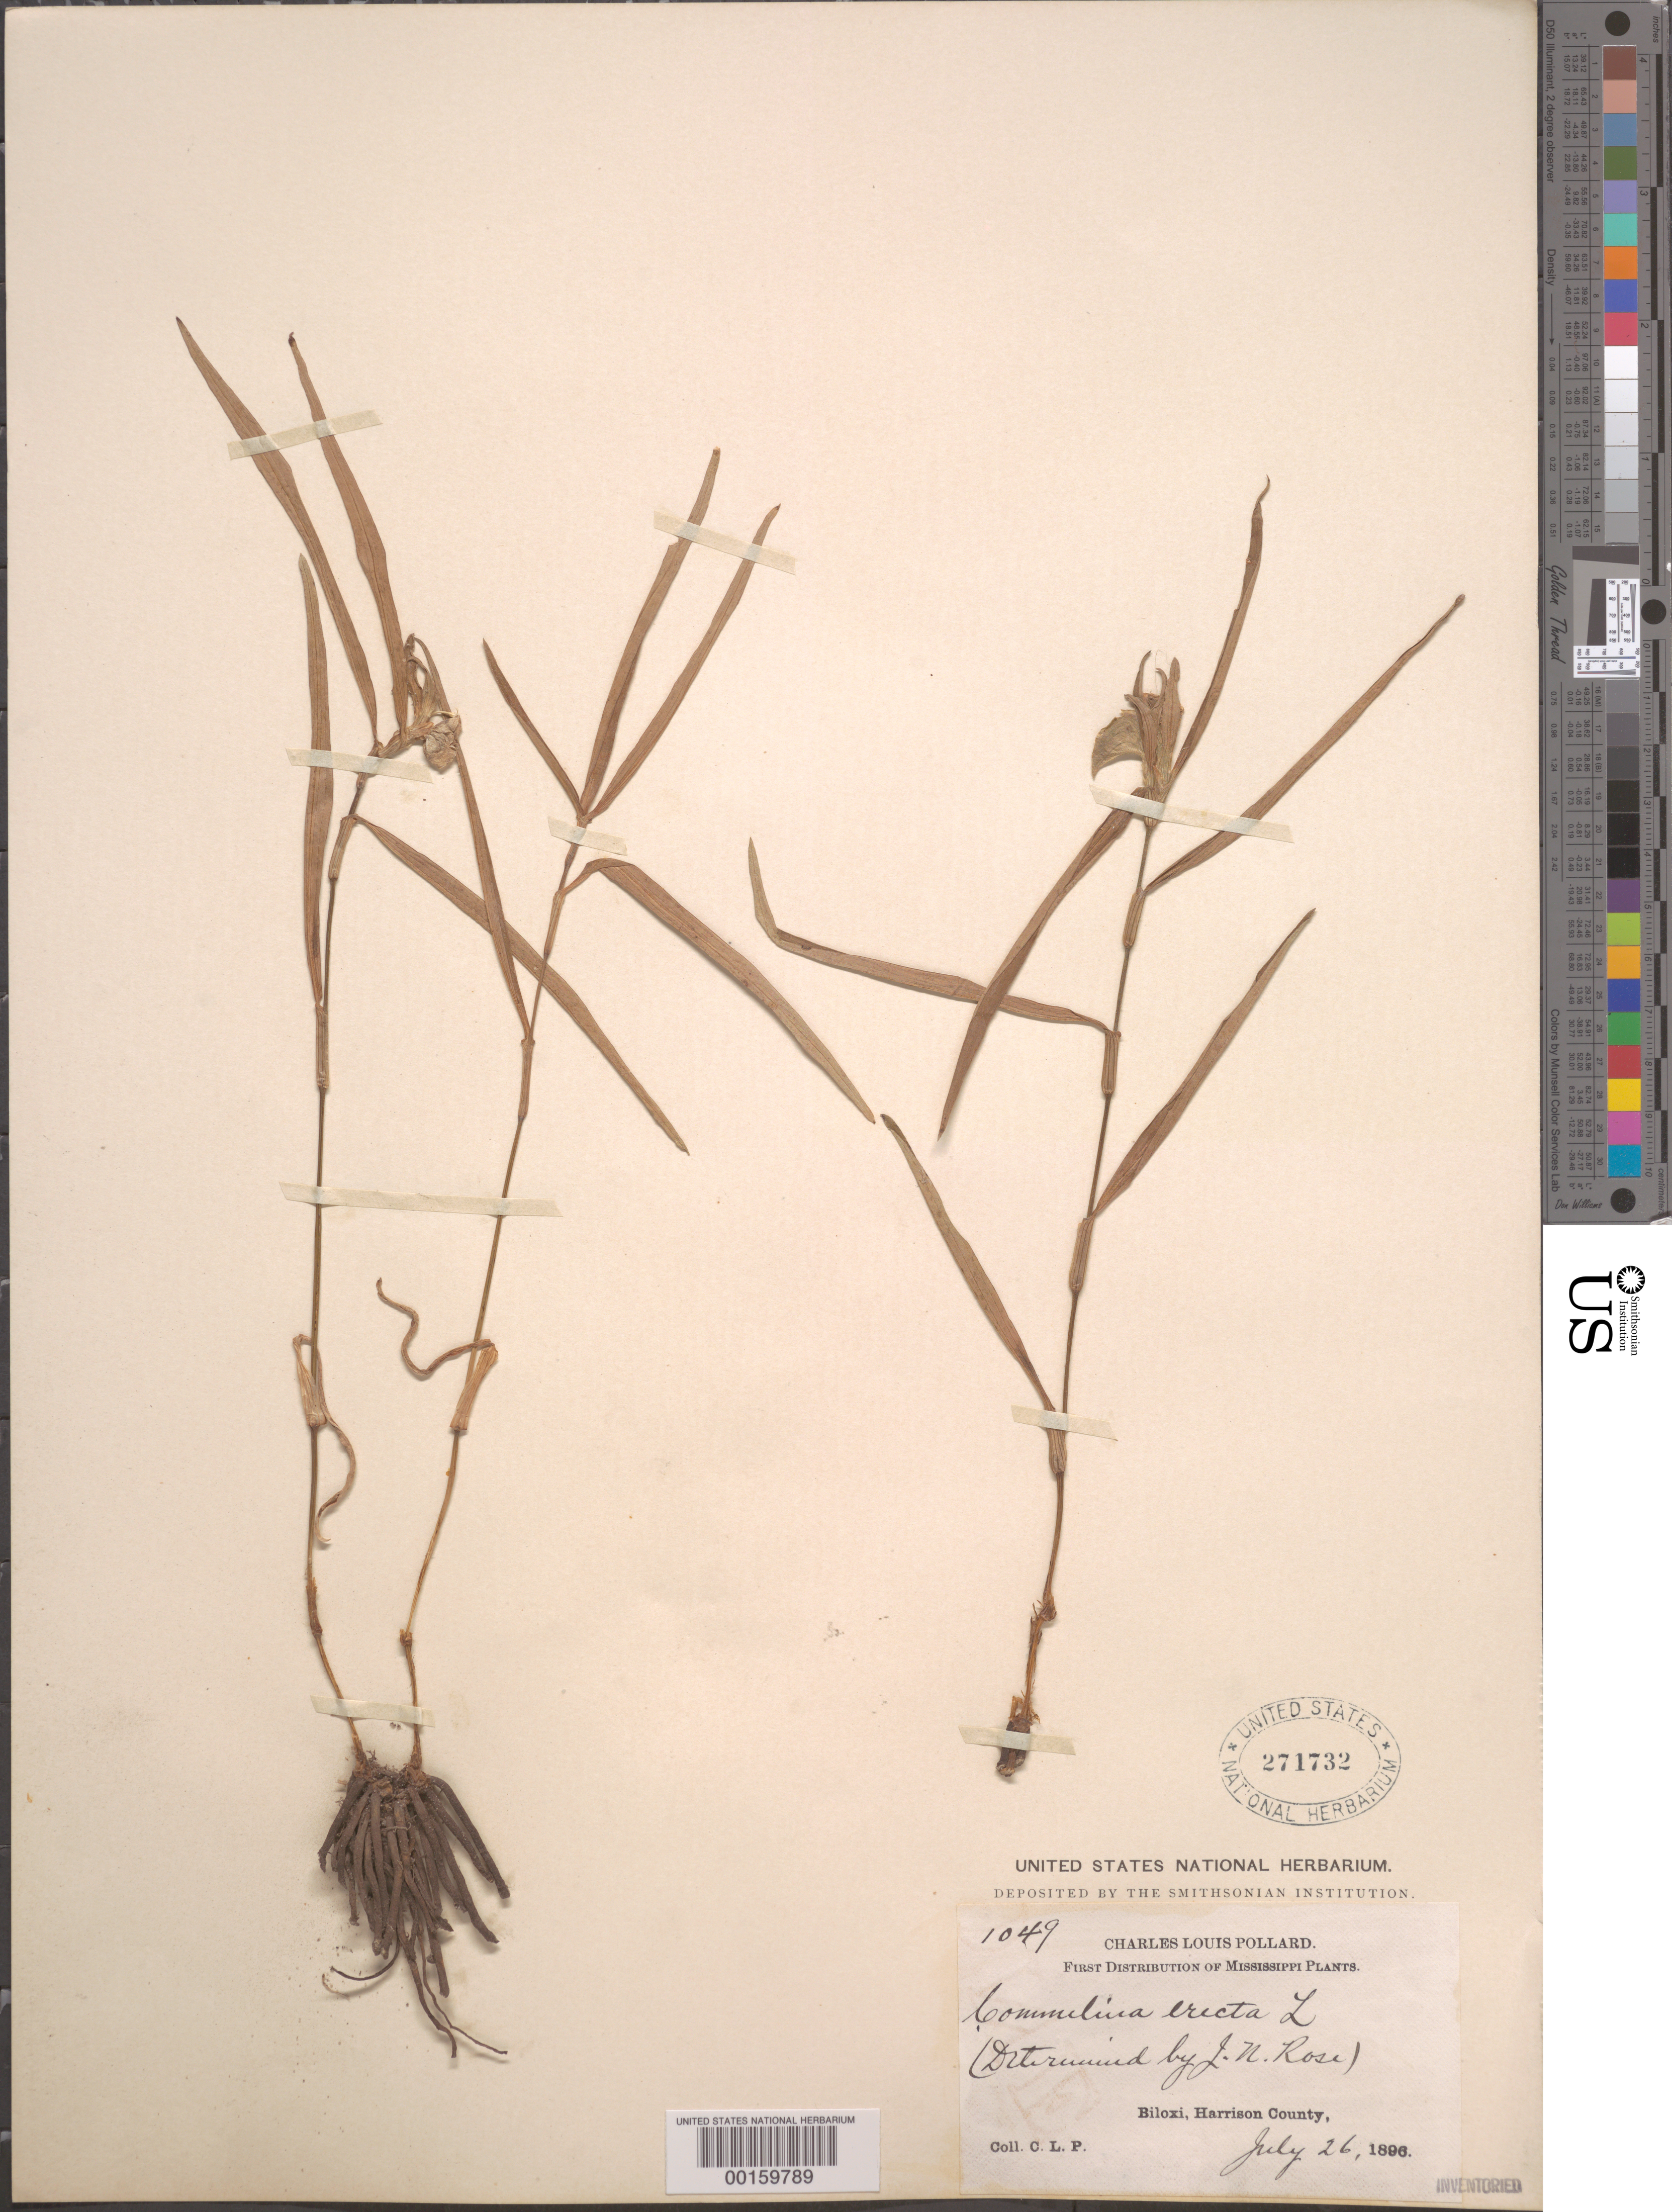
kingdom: Plantae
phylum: Tracheophyta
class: Liliopsida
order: Commelinales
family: Commelinaceae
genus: Commelina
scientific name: Commelina erecta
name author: L.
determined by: Rose, Joseph N.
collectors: C. L. Pollard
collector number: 1049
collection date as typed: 26 Jul 1896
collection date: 1896-07-26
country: United States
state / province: Mississippi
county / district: Harrison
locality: Biloxi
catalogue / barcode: US 271732